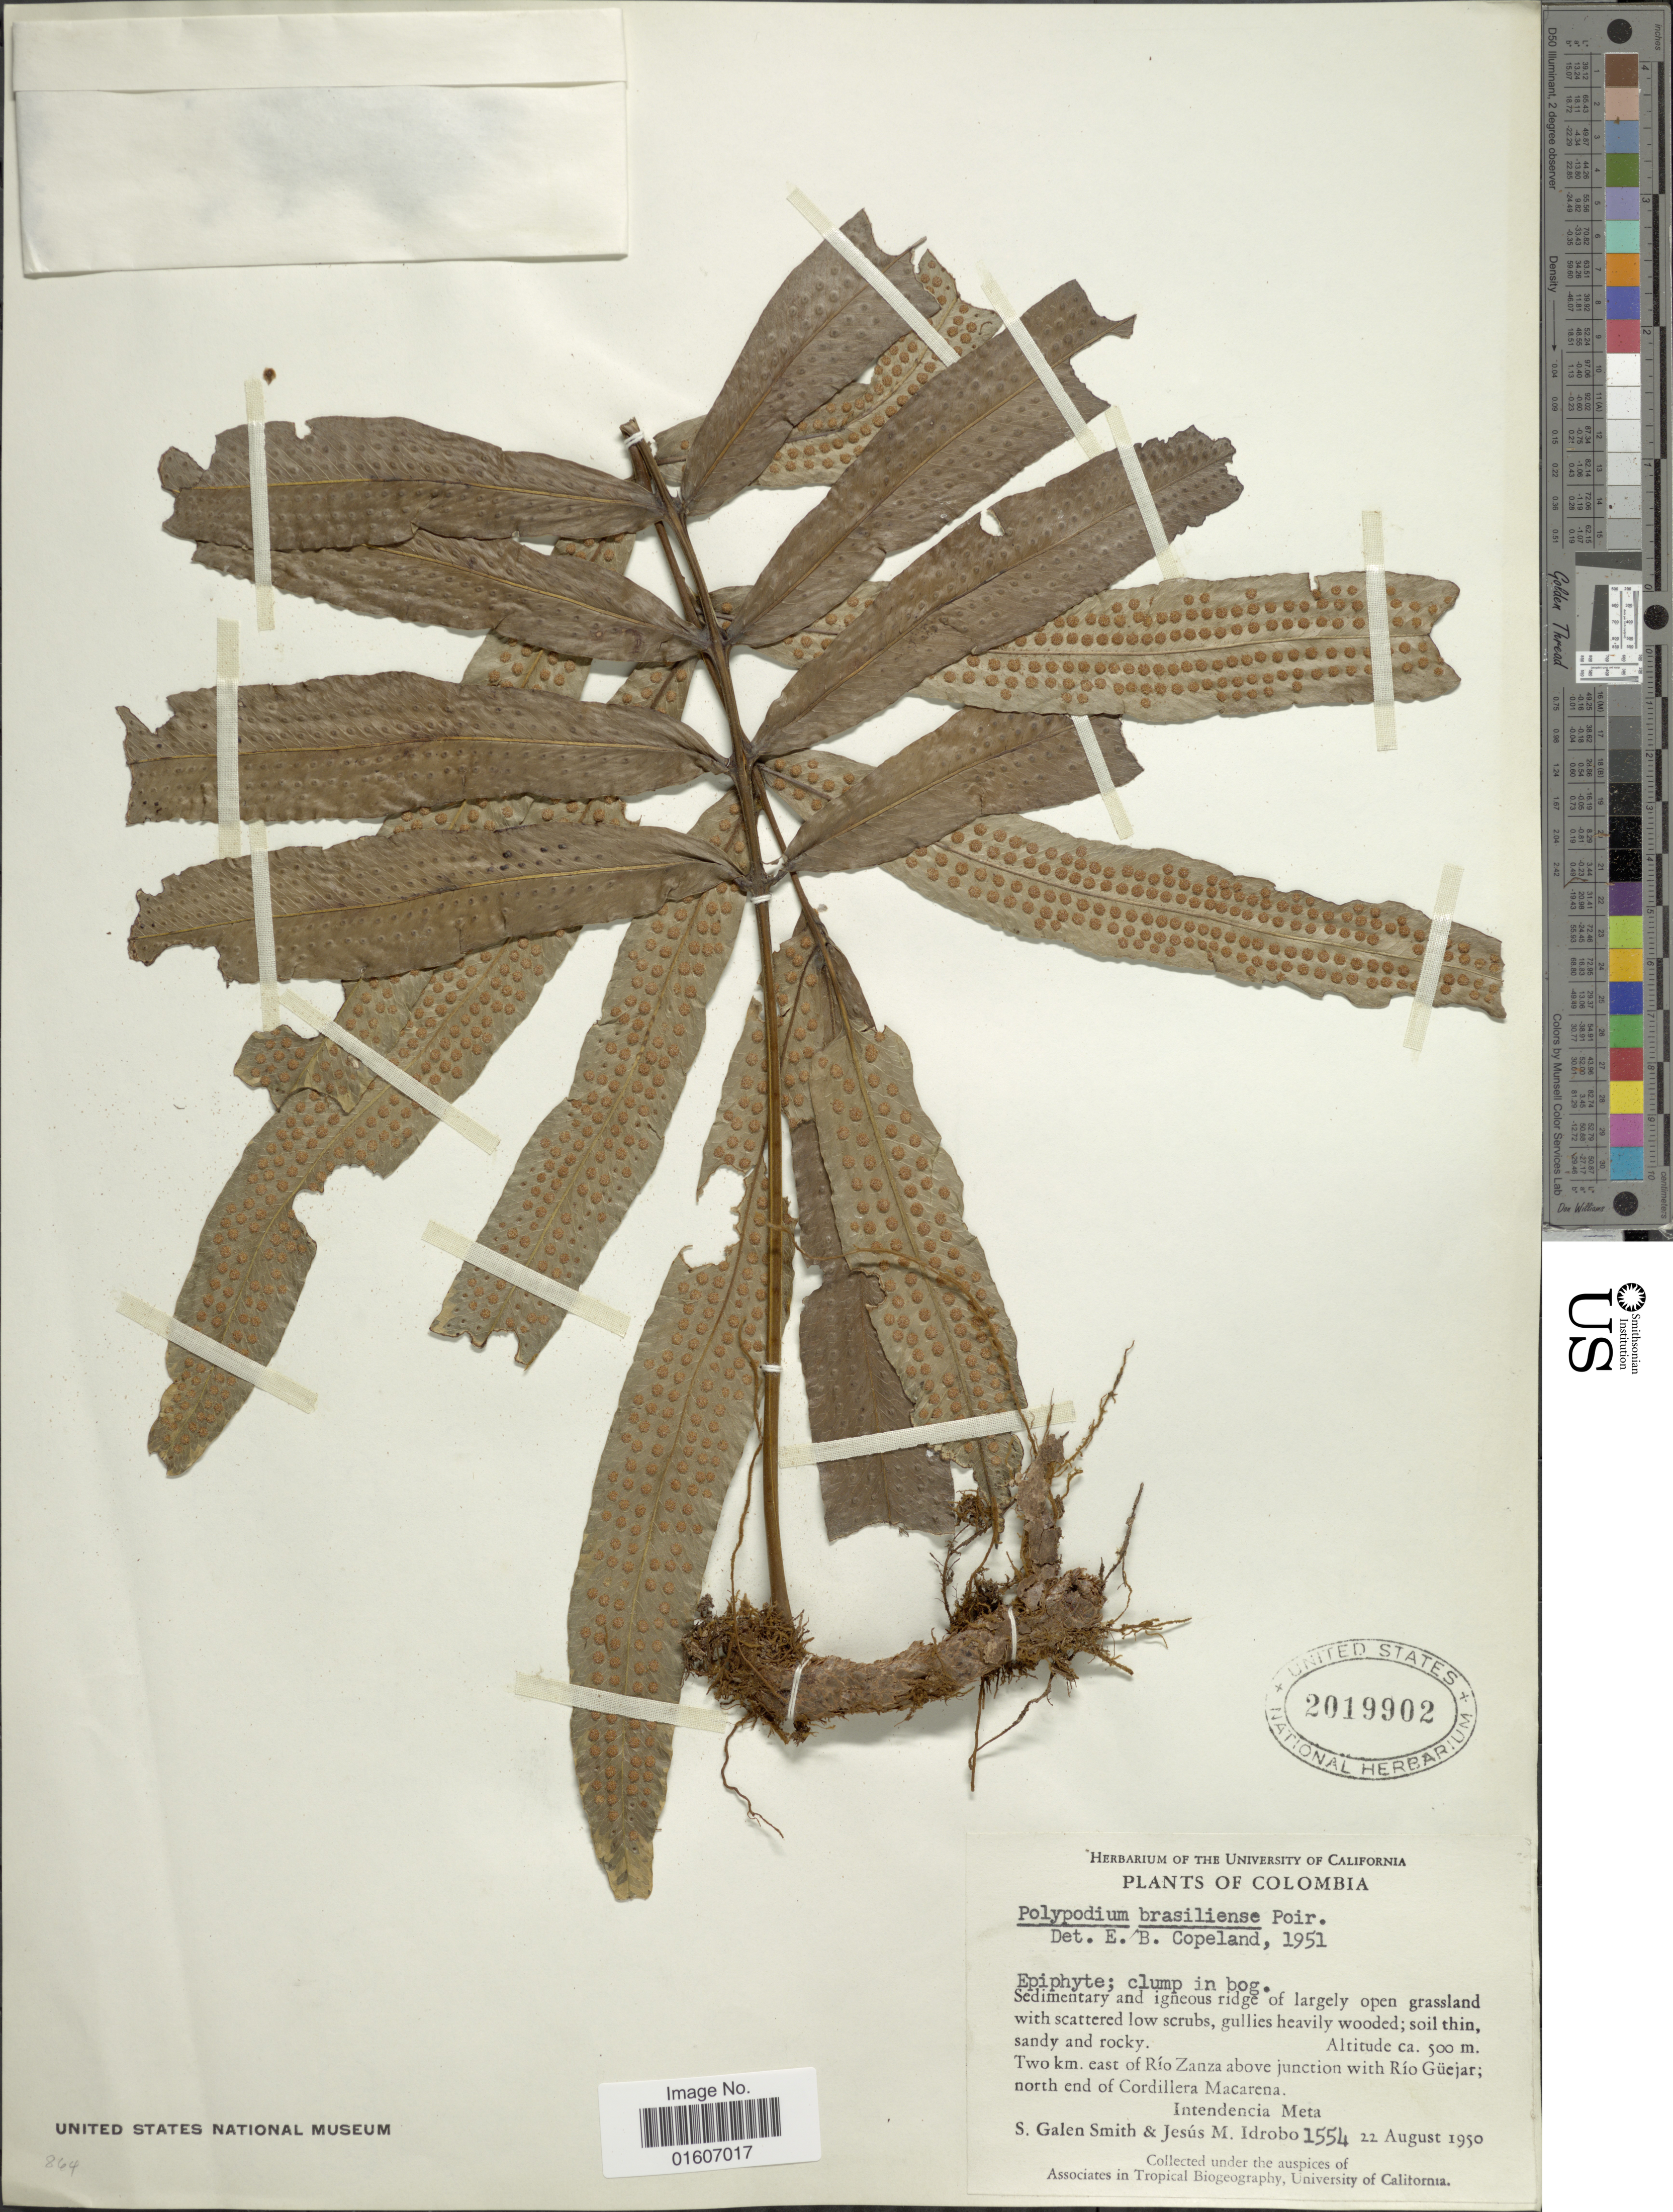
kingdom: Plantae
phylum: Tracheophyta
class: Polypodiopsida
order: Polypodiales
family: Polypodiaceae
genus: Serpocaulon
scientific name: Serpocaulon triseriale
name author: (Sw.) A.R. Sm.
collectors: S. G. Smith & J. M. Idrobo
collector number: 1554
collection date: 1950-08-22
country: Colombia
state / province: Meta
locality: Two km. east of Río Zanza above junction with Río Güejar; north end of Cordillera Macarena, Intendencia Meta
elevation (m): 500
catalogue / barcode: US 2019902